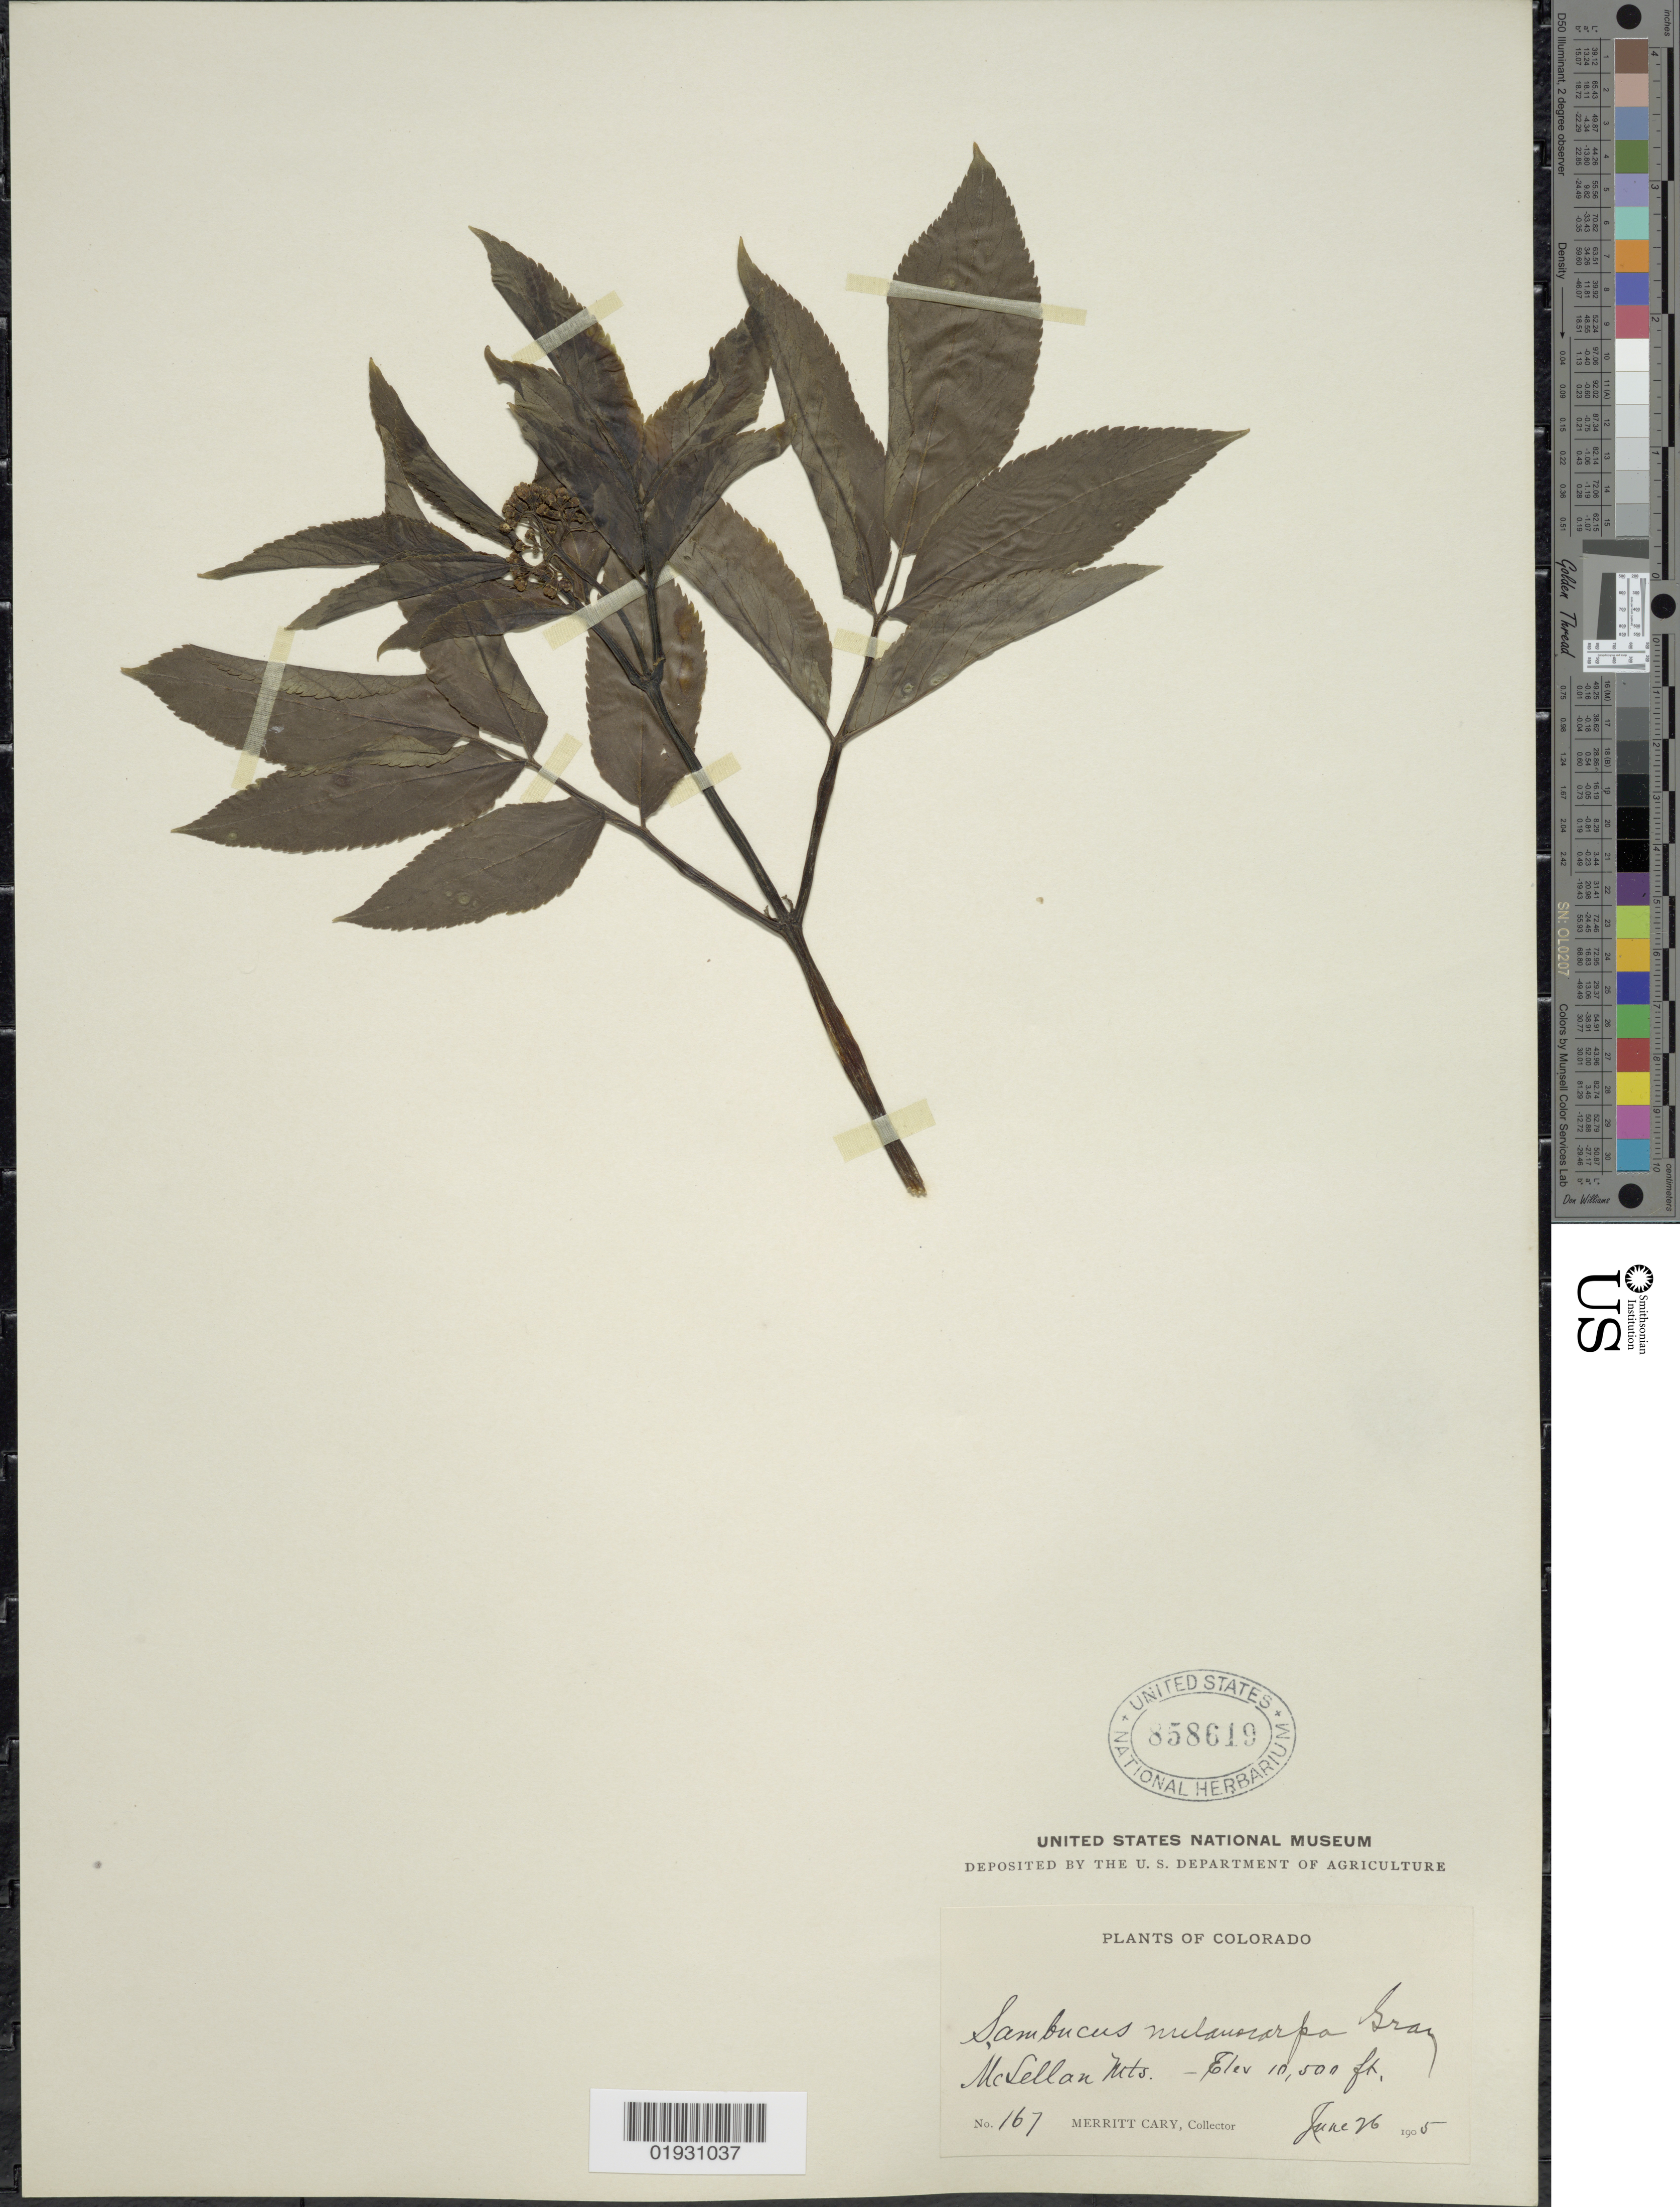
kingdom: Plantae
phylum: Tracheophyta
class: Magnoliopsida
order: Dipsacales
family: Viburnaceae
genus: Sambucus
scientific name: Sambucus melanocarpa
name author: A. Gray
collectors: M. Cary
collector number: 167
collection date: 1905-06-26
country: United States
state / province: Colorado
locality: McCLellan Mts.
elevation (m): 3200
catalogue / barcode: US 858619